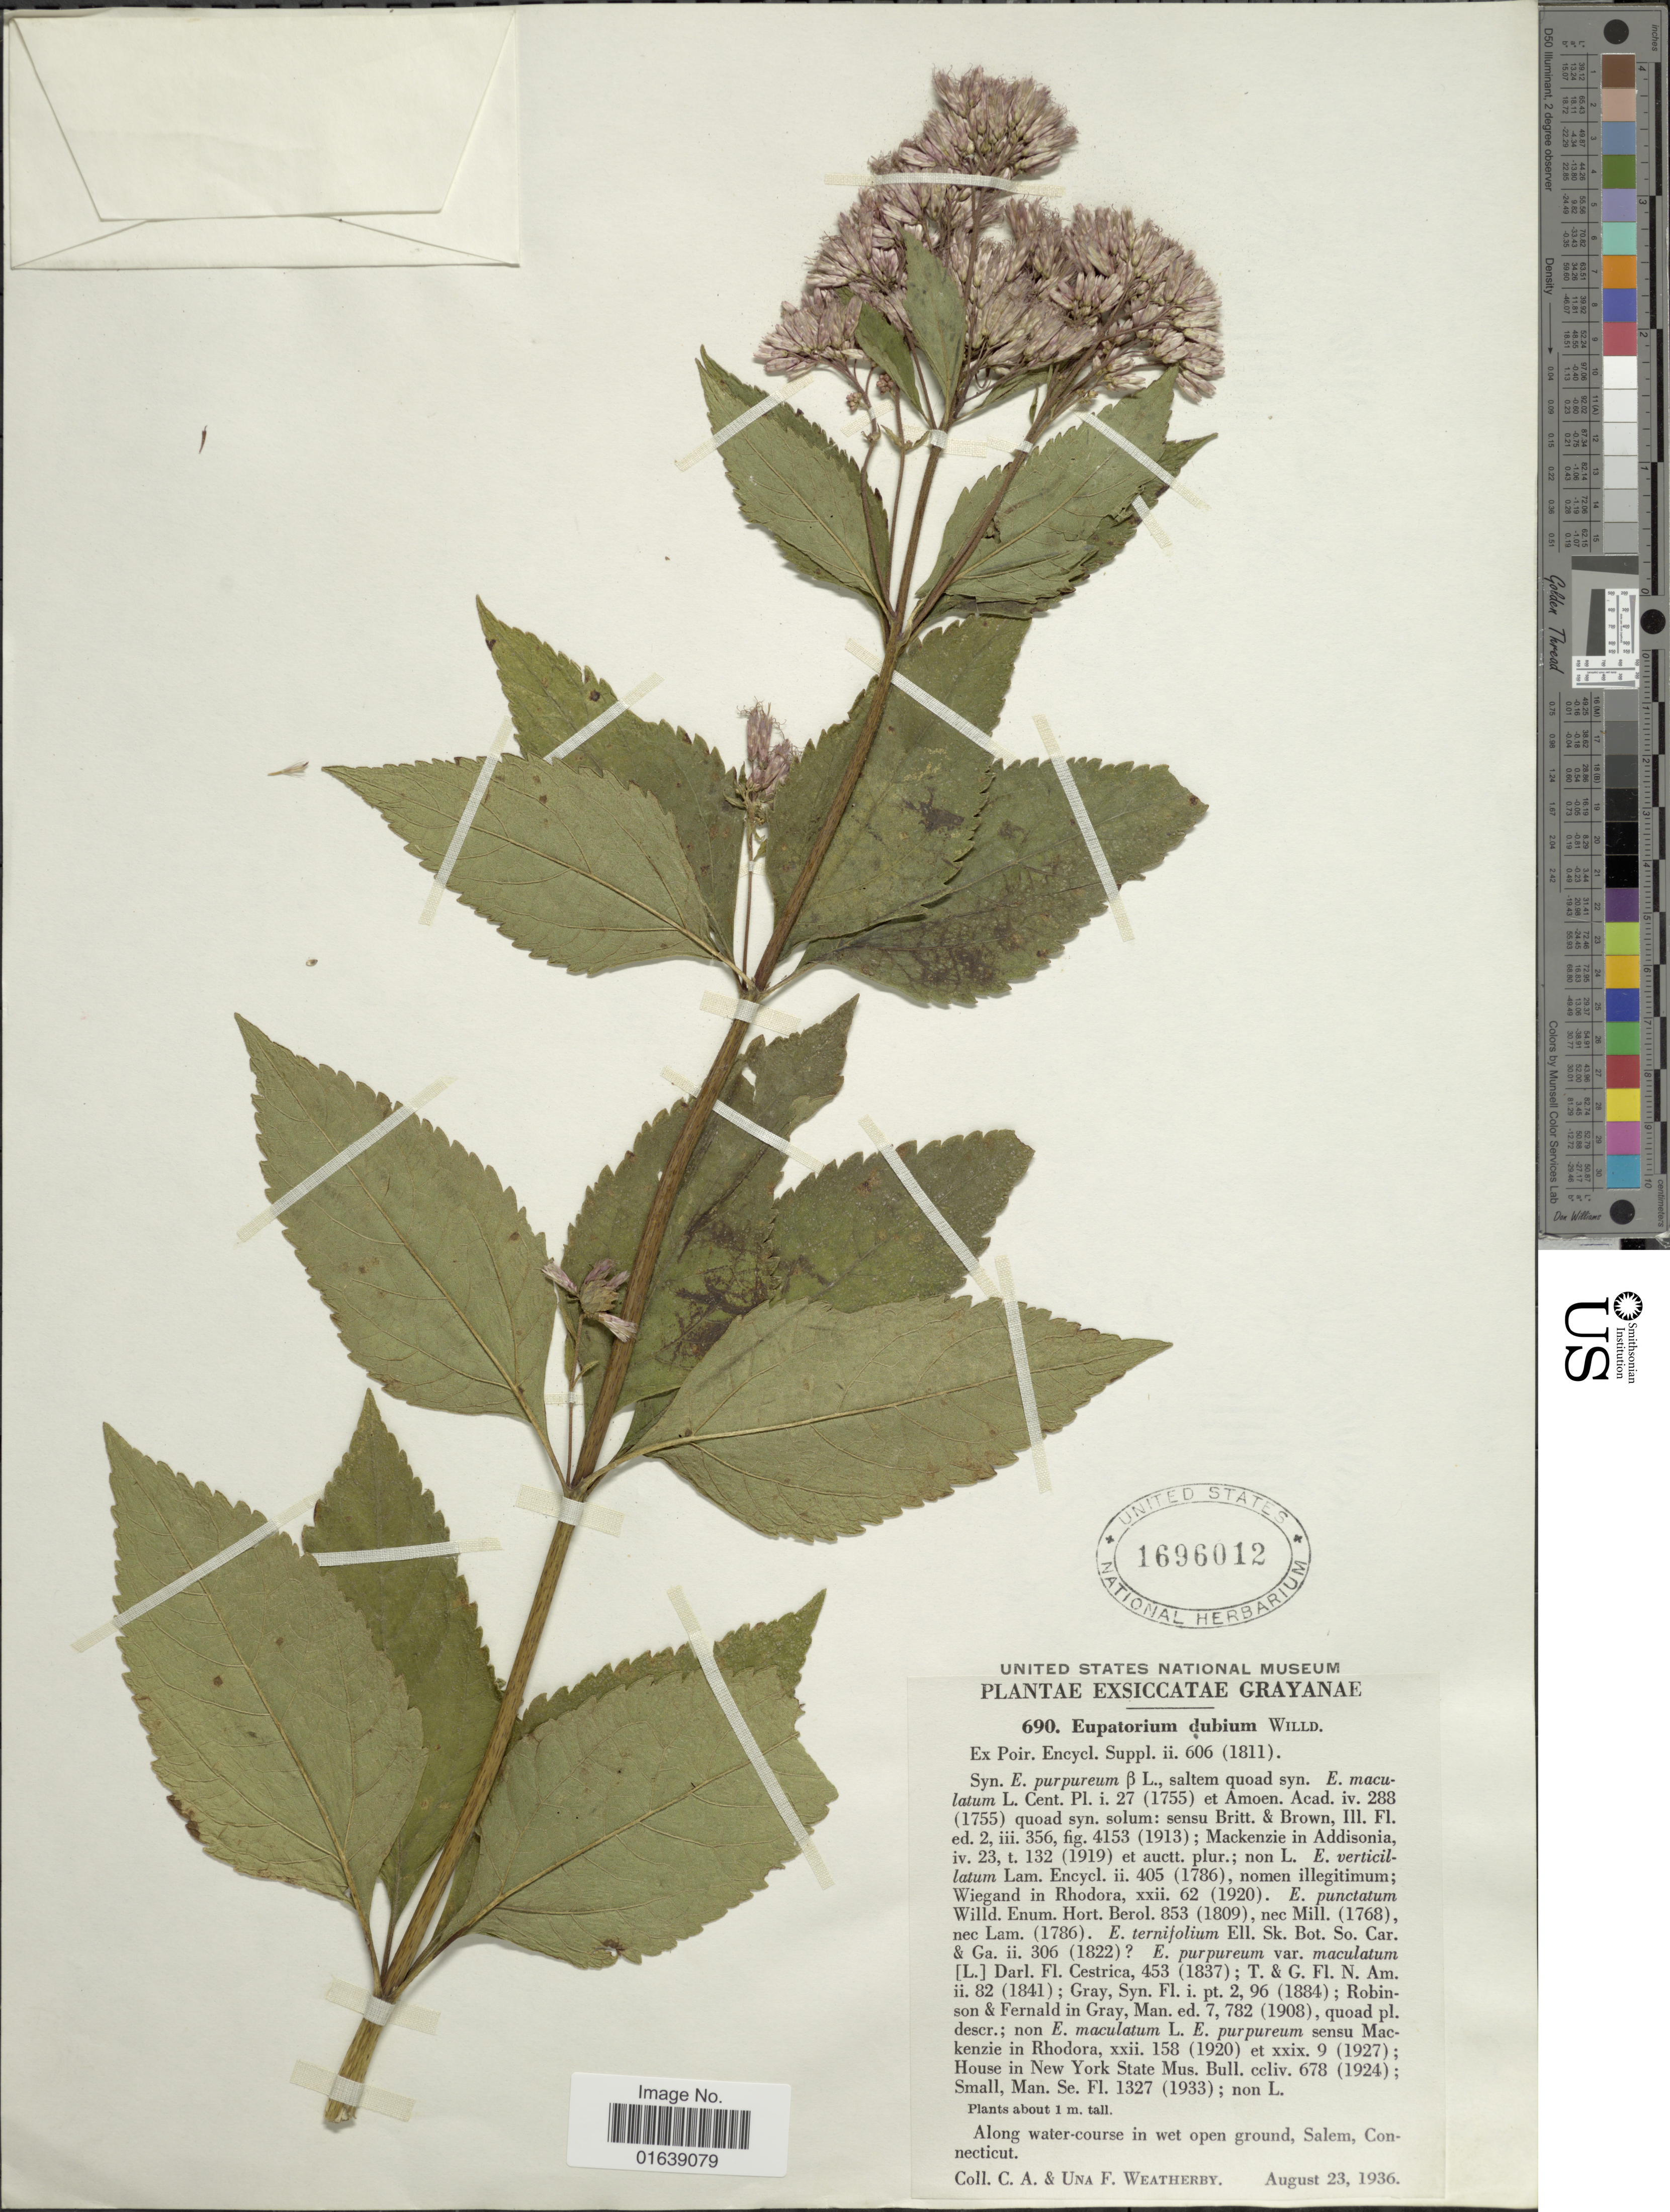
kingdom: Plantae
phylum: Tracheophyta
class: Magnoliopsida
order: Asterales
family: Asteraceae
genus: Eupatorium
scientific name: Eupatorium dubium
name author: Willd. ex Poir.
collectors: C. A. Weatherby & U. L. Weatherby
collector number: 690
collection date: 1936-08-23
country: United States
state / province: Connecticut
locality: Along water-course in wet open ground, Salem, Connecticut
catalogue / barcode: US 1696012